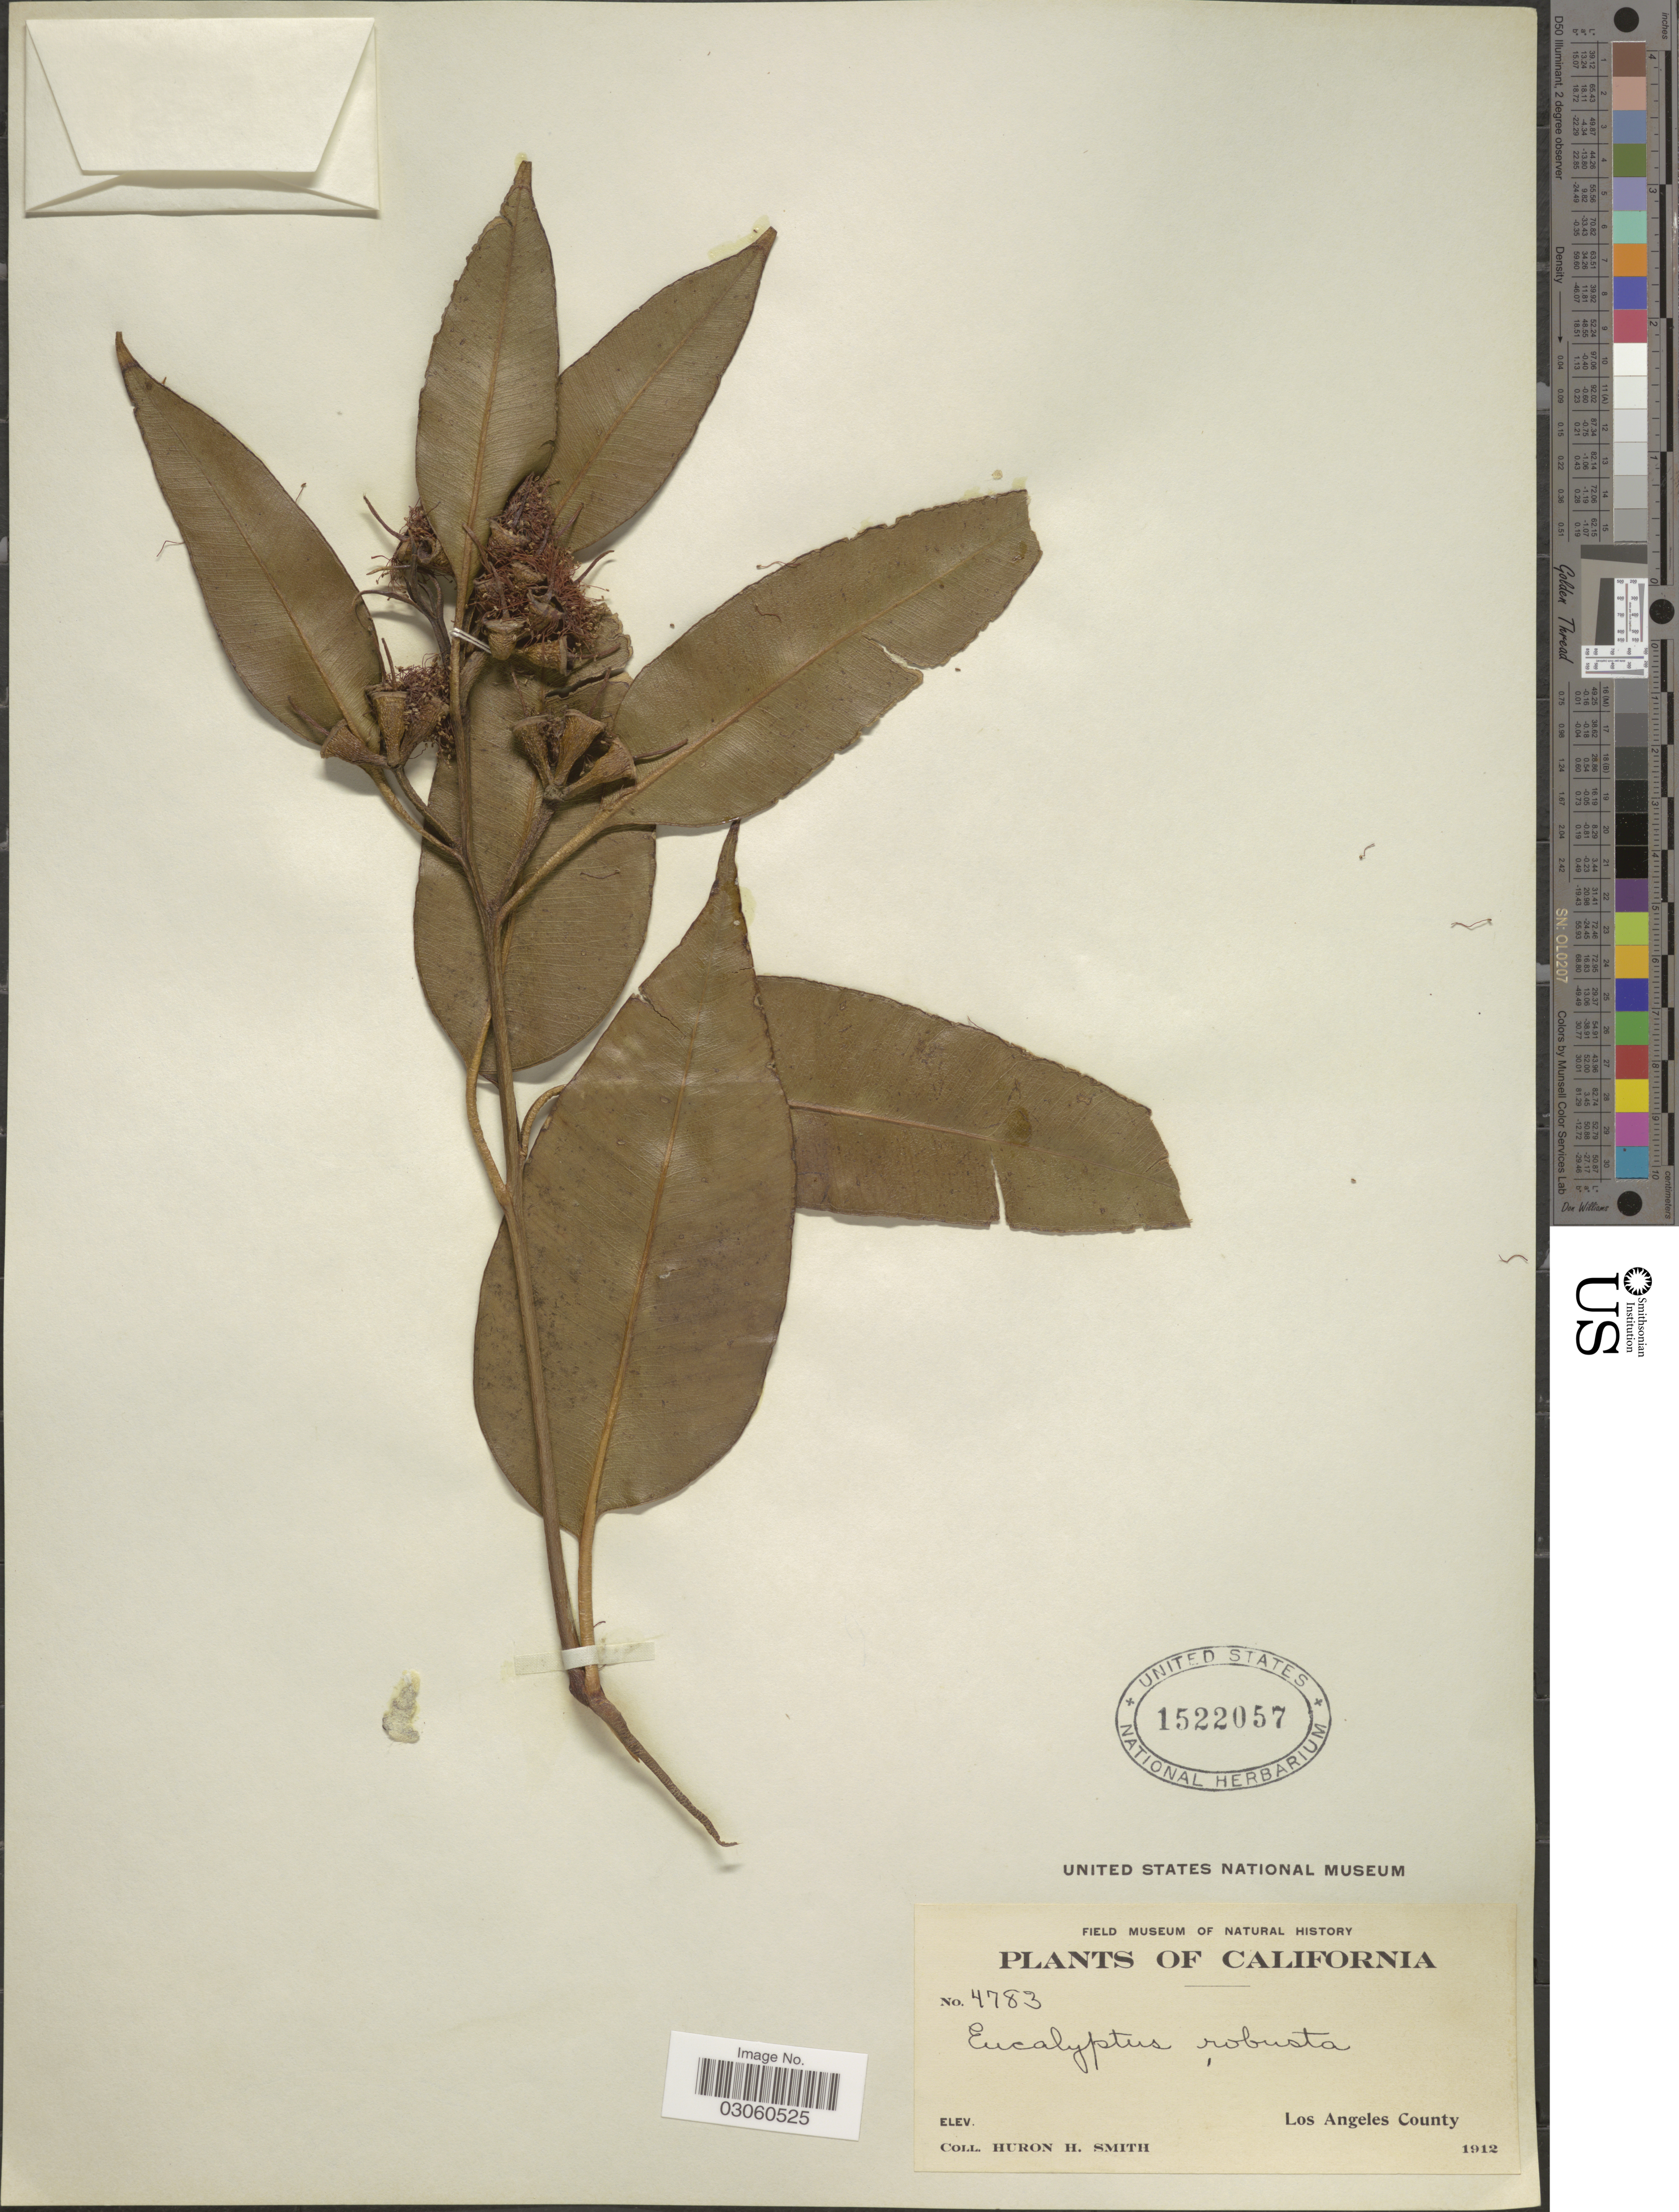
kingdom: Plantae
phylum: Tracheophyta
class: Magnoliopsida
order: Myrtales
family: Myrtaceae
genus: Eucalyptus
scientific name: Eucalyptus robusta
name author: Sm.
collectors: Huron H. Smith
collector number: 4783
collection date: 1912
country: United States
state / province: California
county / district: Los Angeles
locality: Los Angeles County.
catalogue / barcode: US 1522057